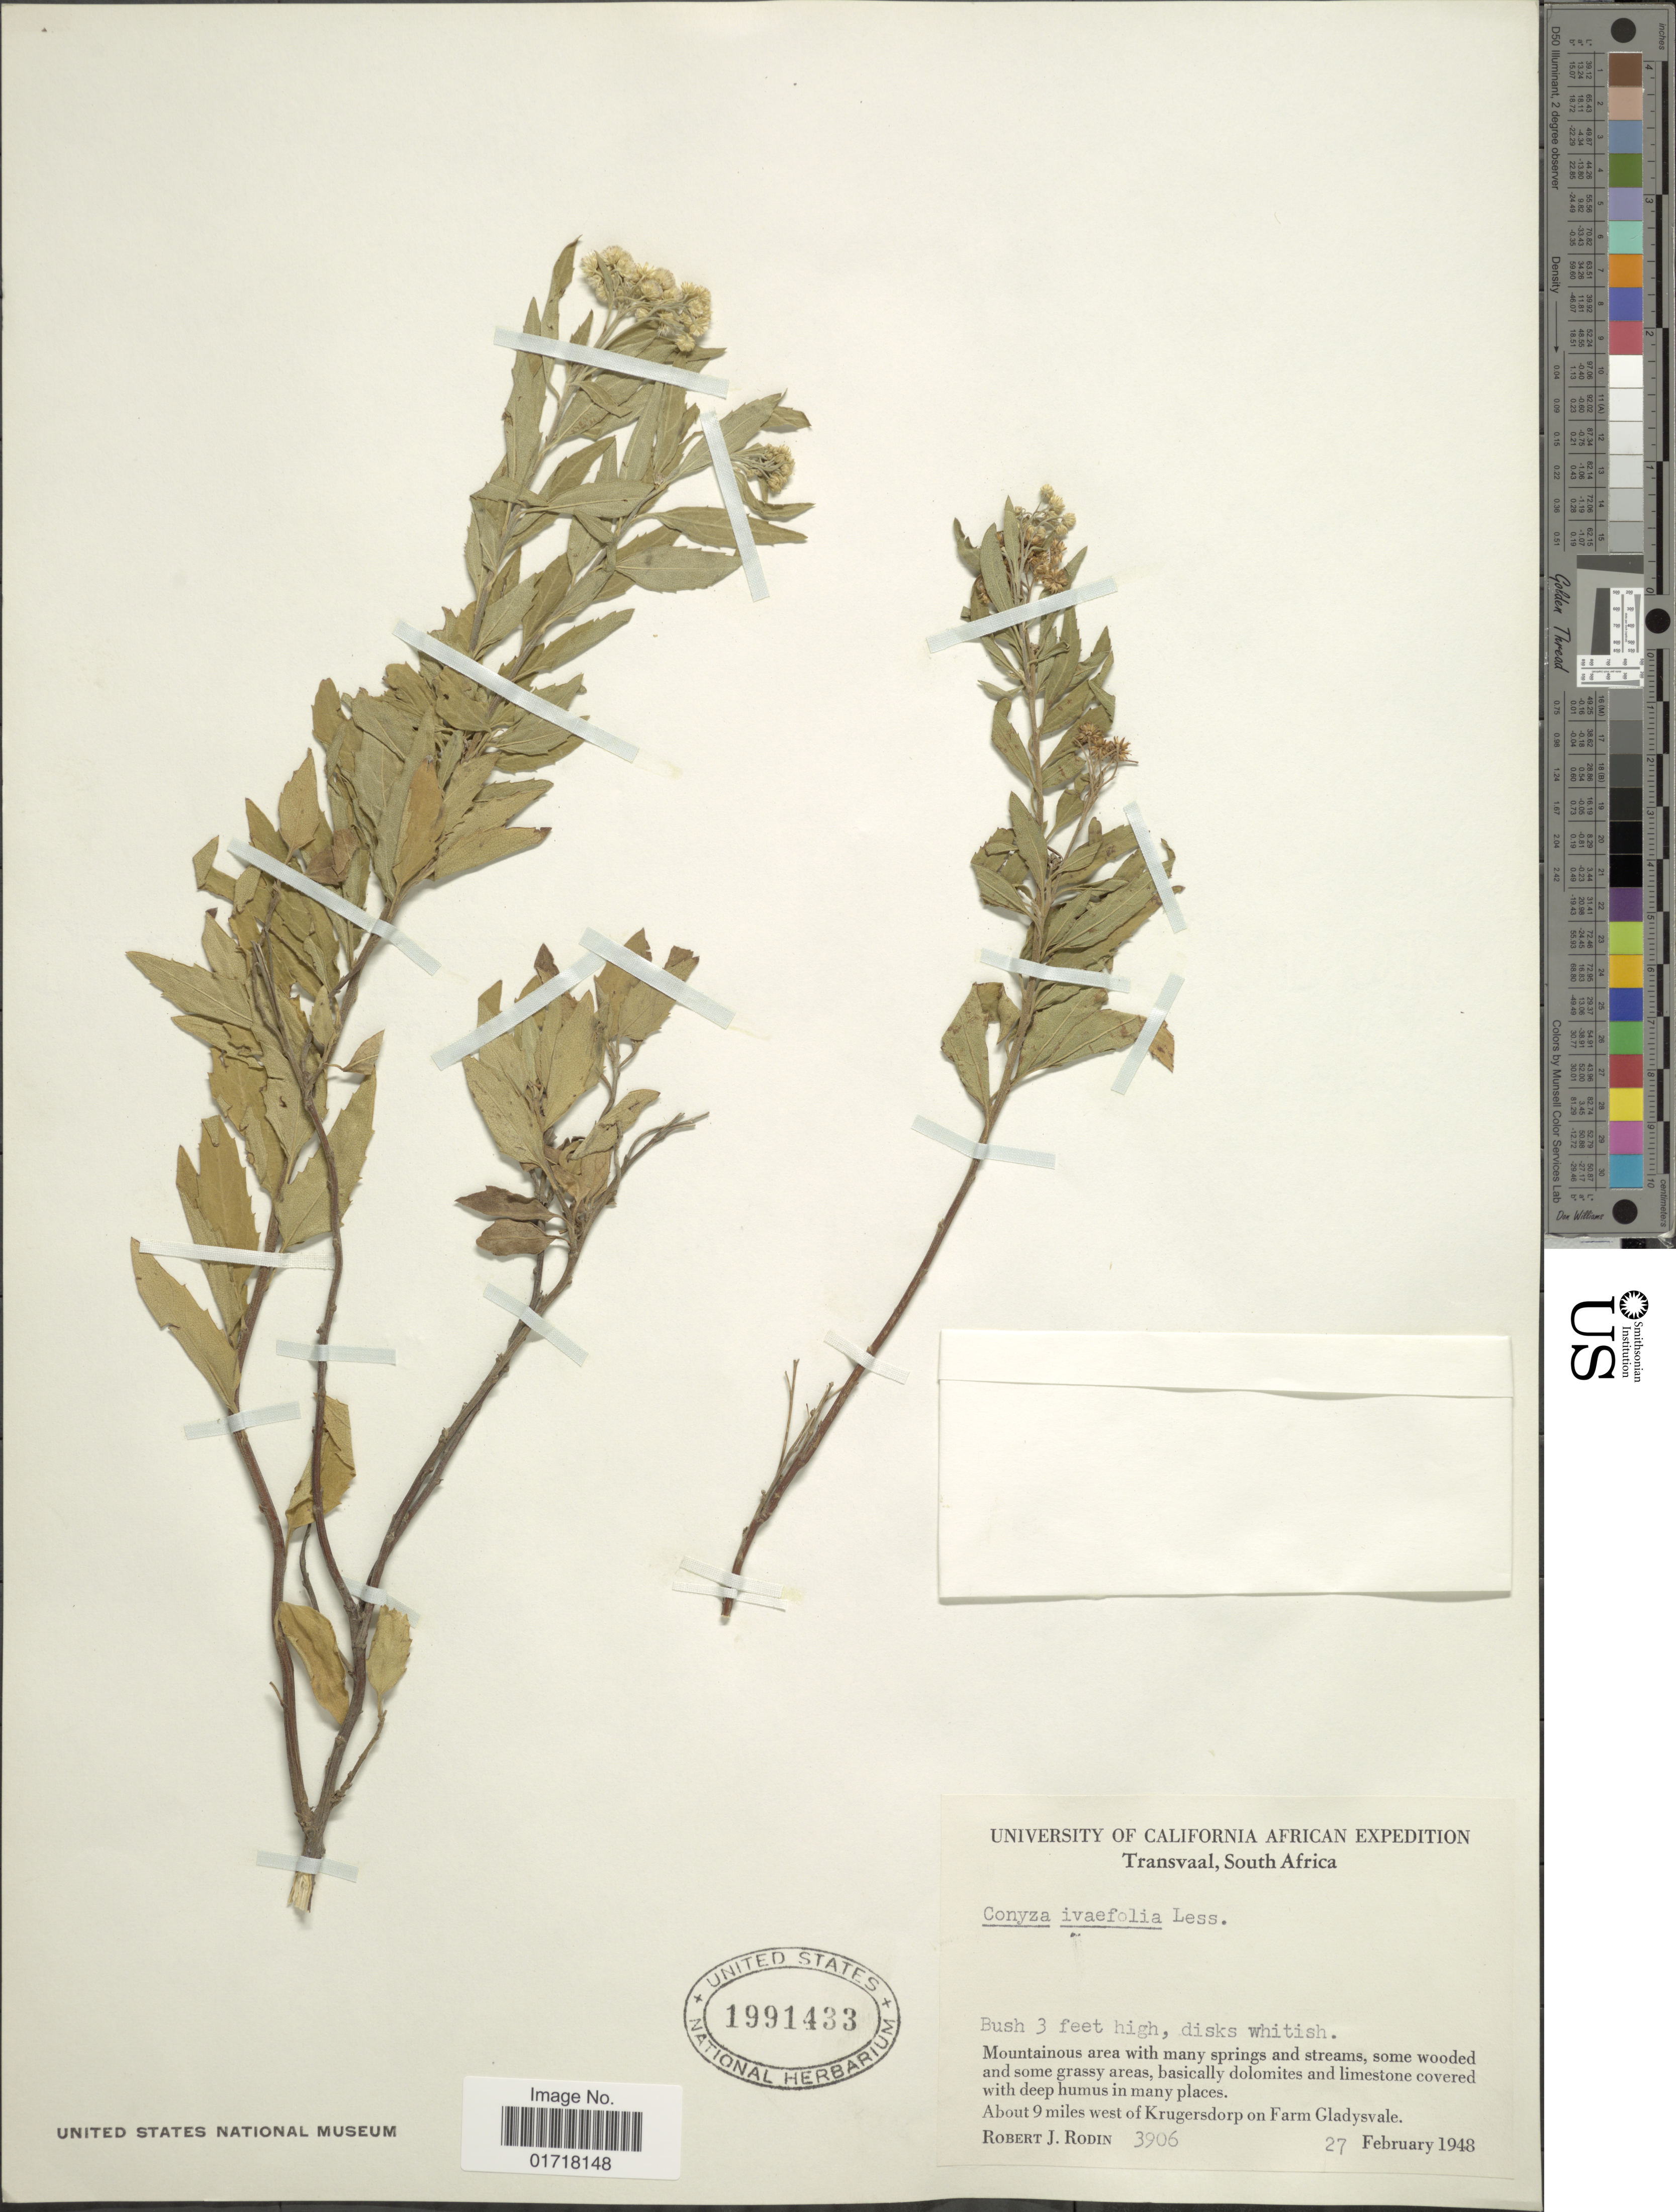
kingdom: Plantae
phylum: Tracheophyta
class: Magnoliopsida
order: Asterales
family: Asteraceae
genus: Conyza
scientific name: Conyza ivifolia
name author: (L.) Less.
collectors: R. J. Rodin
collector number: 3906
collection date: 1948-02-27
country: South Africa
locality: Transvaal, South Africa, Mountainous area with many springs and streams, some wooded and some grassy areas, about 9 miles west of Krugersdorp on Farm Gladysvale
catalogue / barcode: US 1991433